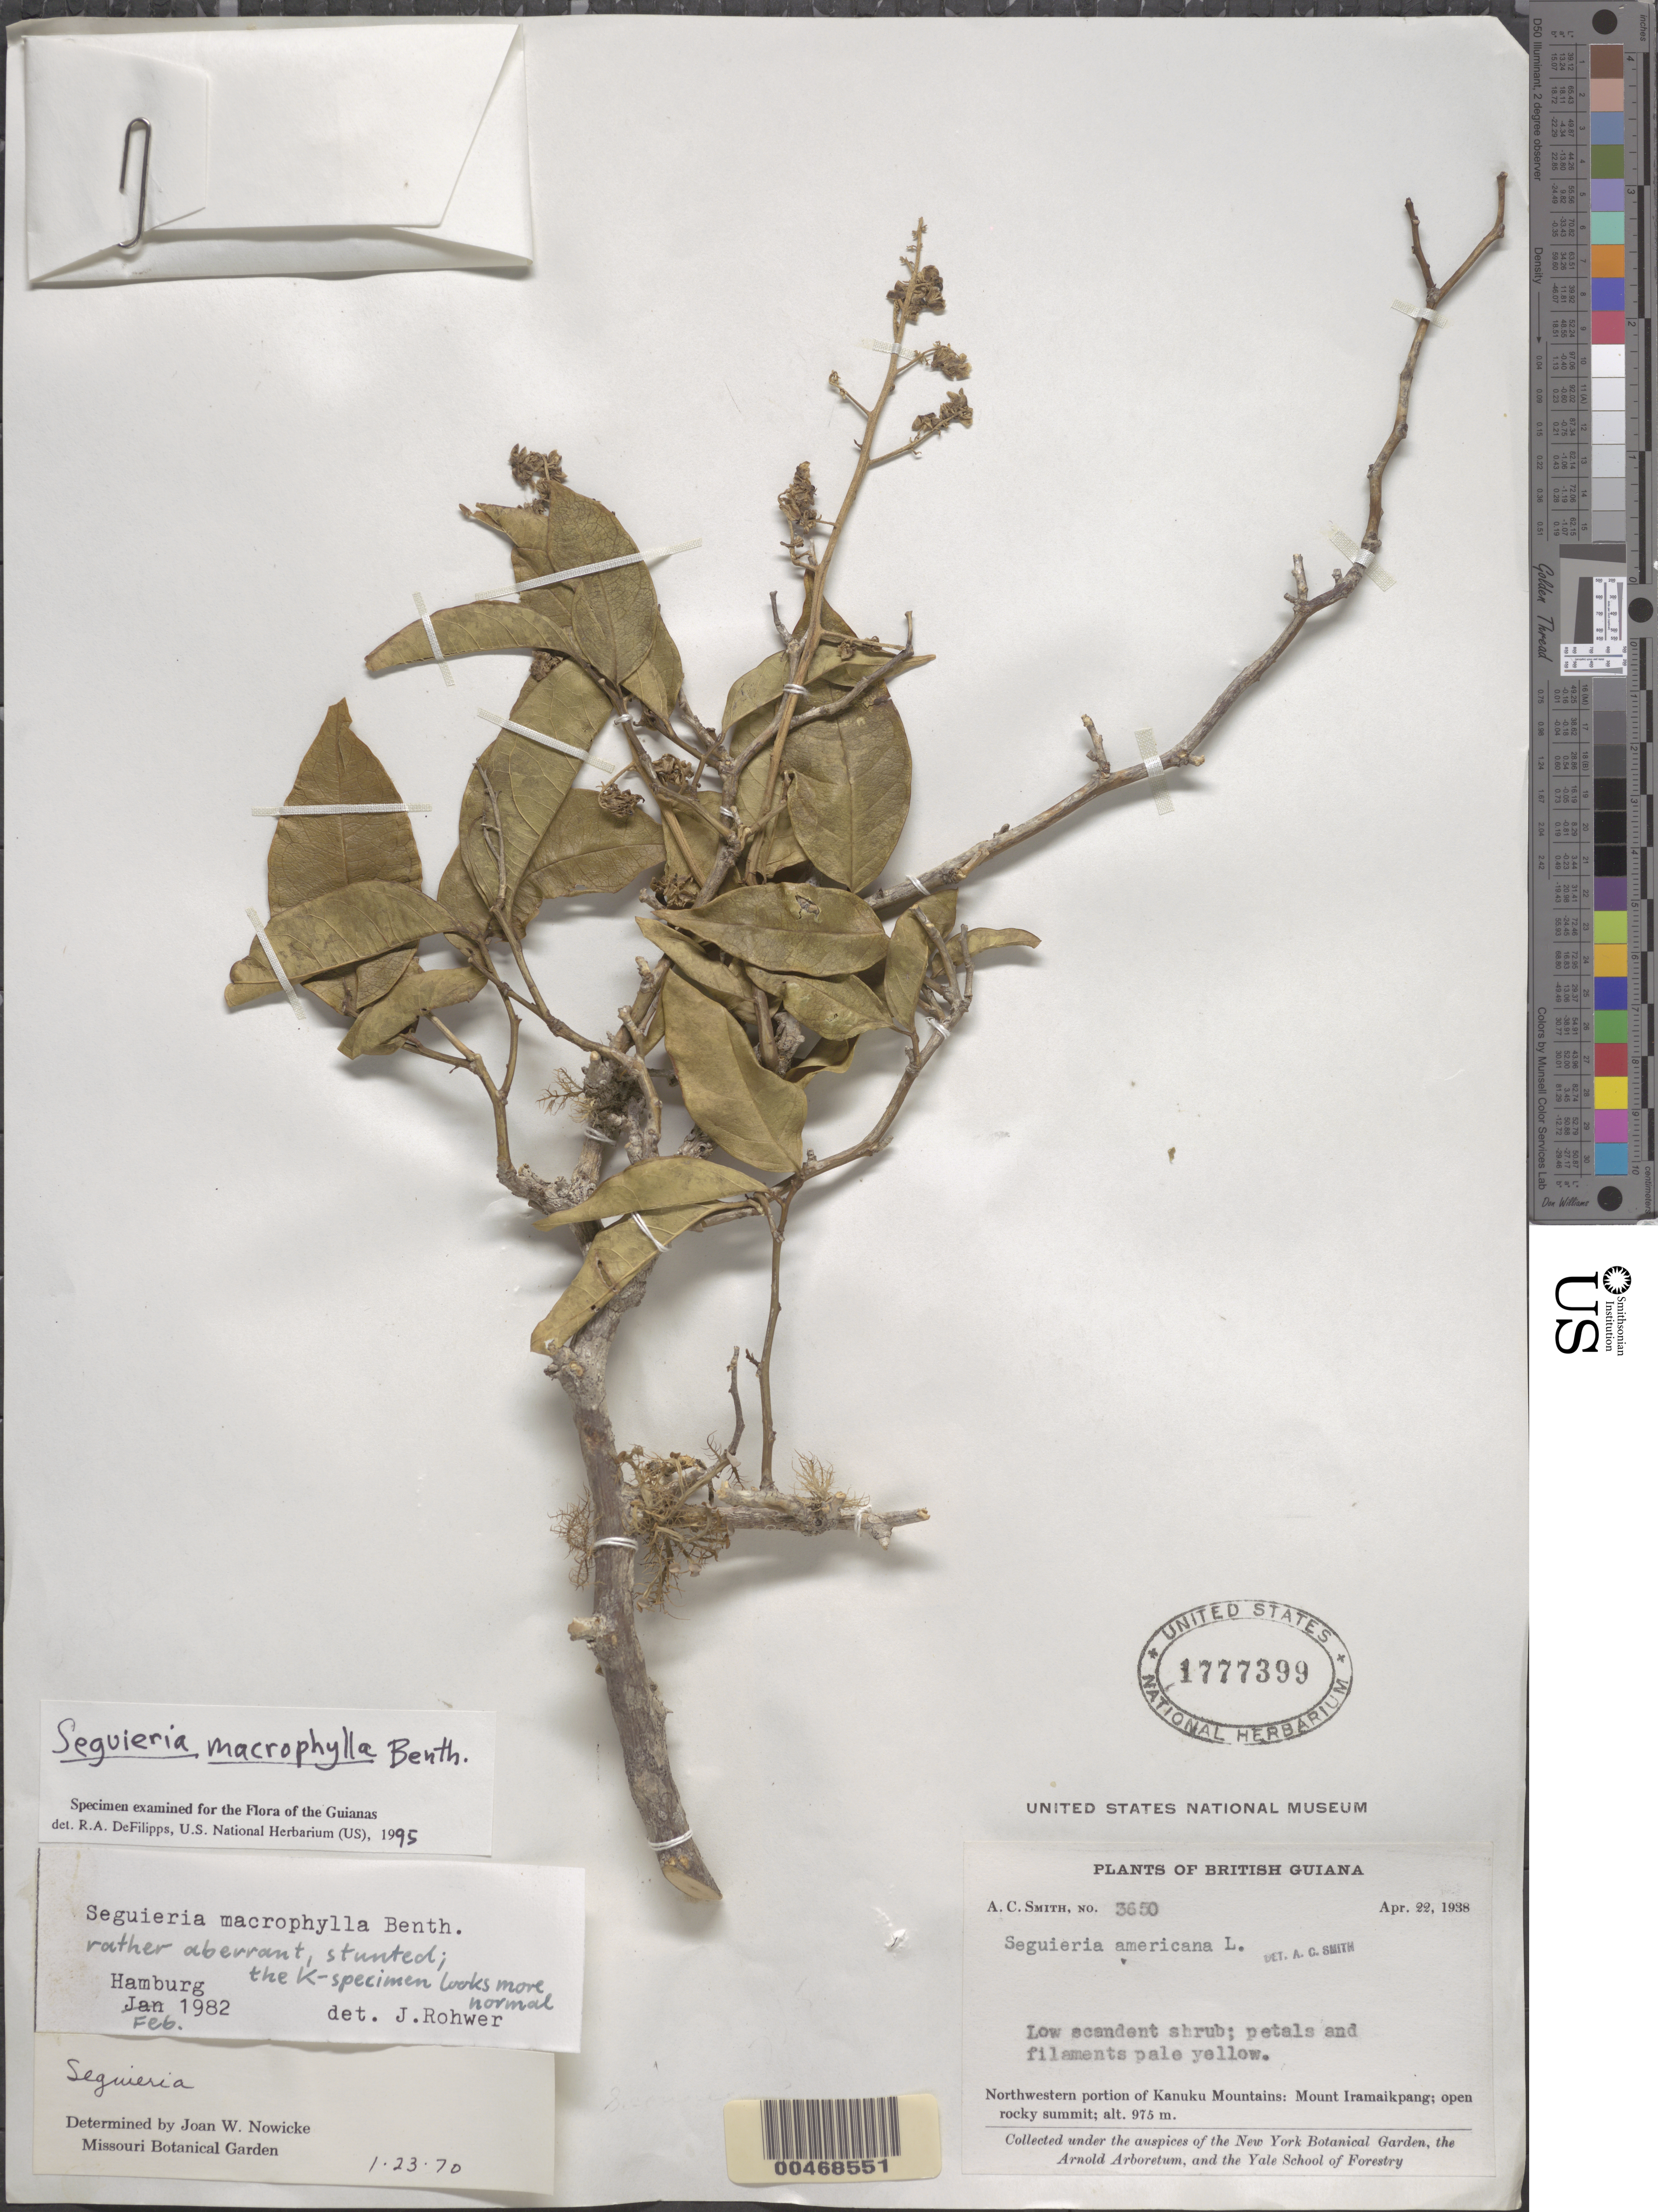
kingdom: Plantae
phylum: Tracheophyta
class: Magnoliopsida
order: Caryophyllales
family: Phytolaccaceae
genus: Seguieria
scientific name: Seguieria macrophylla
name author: Benth.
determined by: DeFilipps, R. A.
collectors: A. C. Smith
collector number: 3650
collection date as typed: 22 Apr 1938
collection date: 1938-04-22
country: Guyana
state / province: U. Takutu-U. Essequibo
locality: Northwestern portion of Kanuku Mts., summit of Mt. Iramaikpang. [In former Rupununi Region.]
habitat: Open, rocky summit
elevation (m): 975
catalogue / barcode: US 1777399